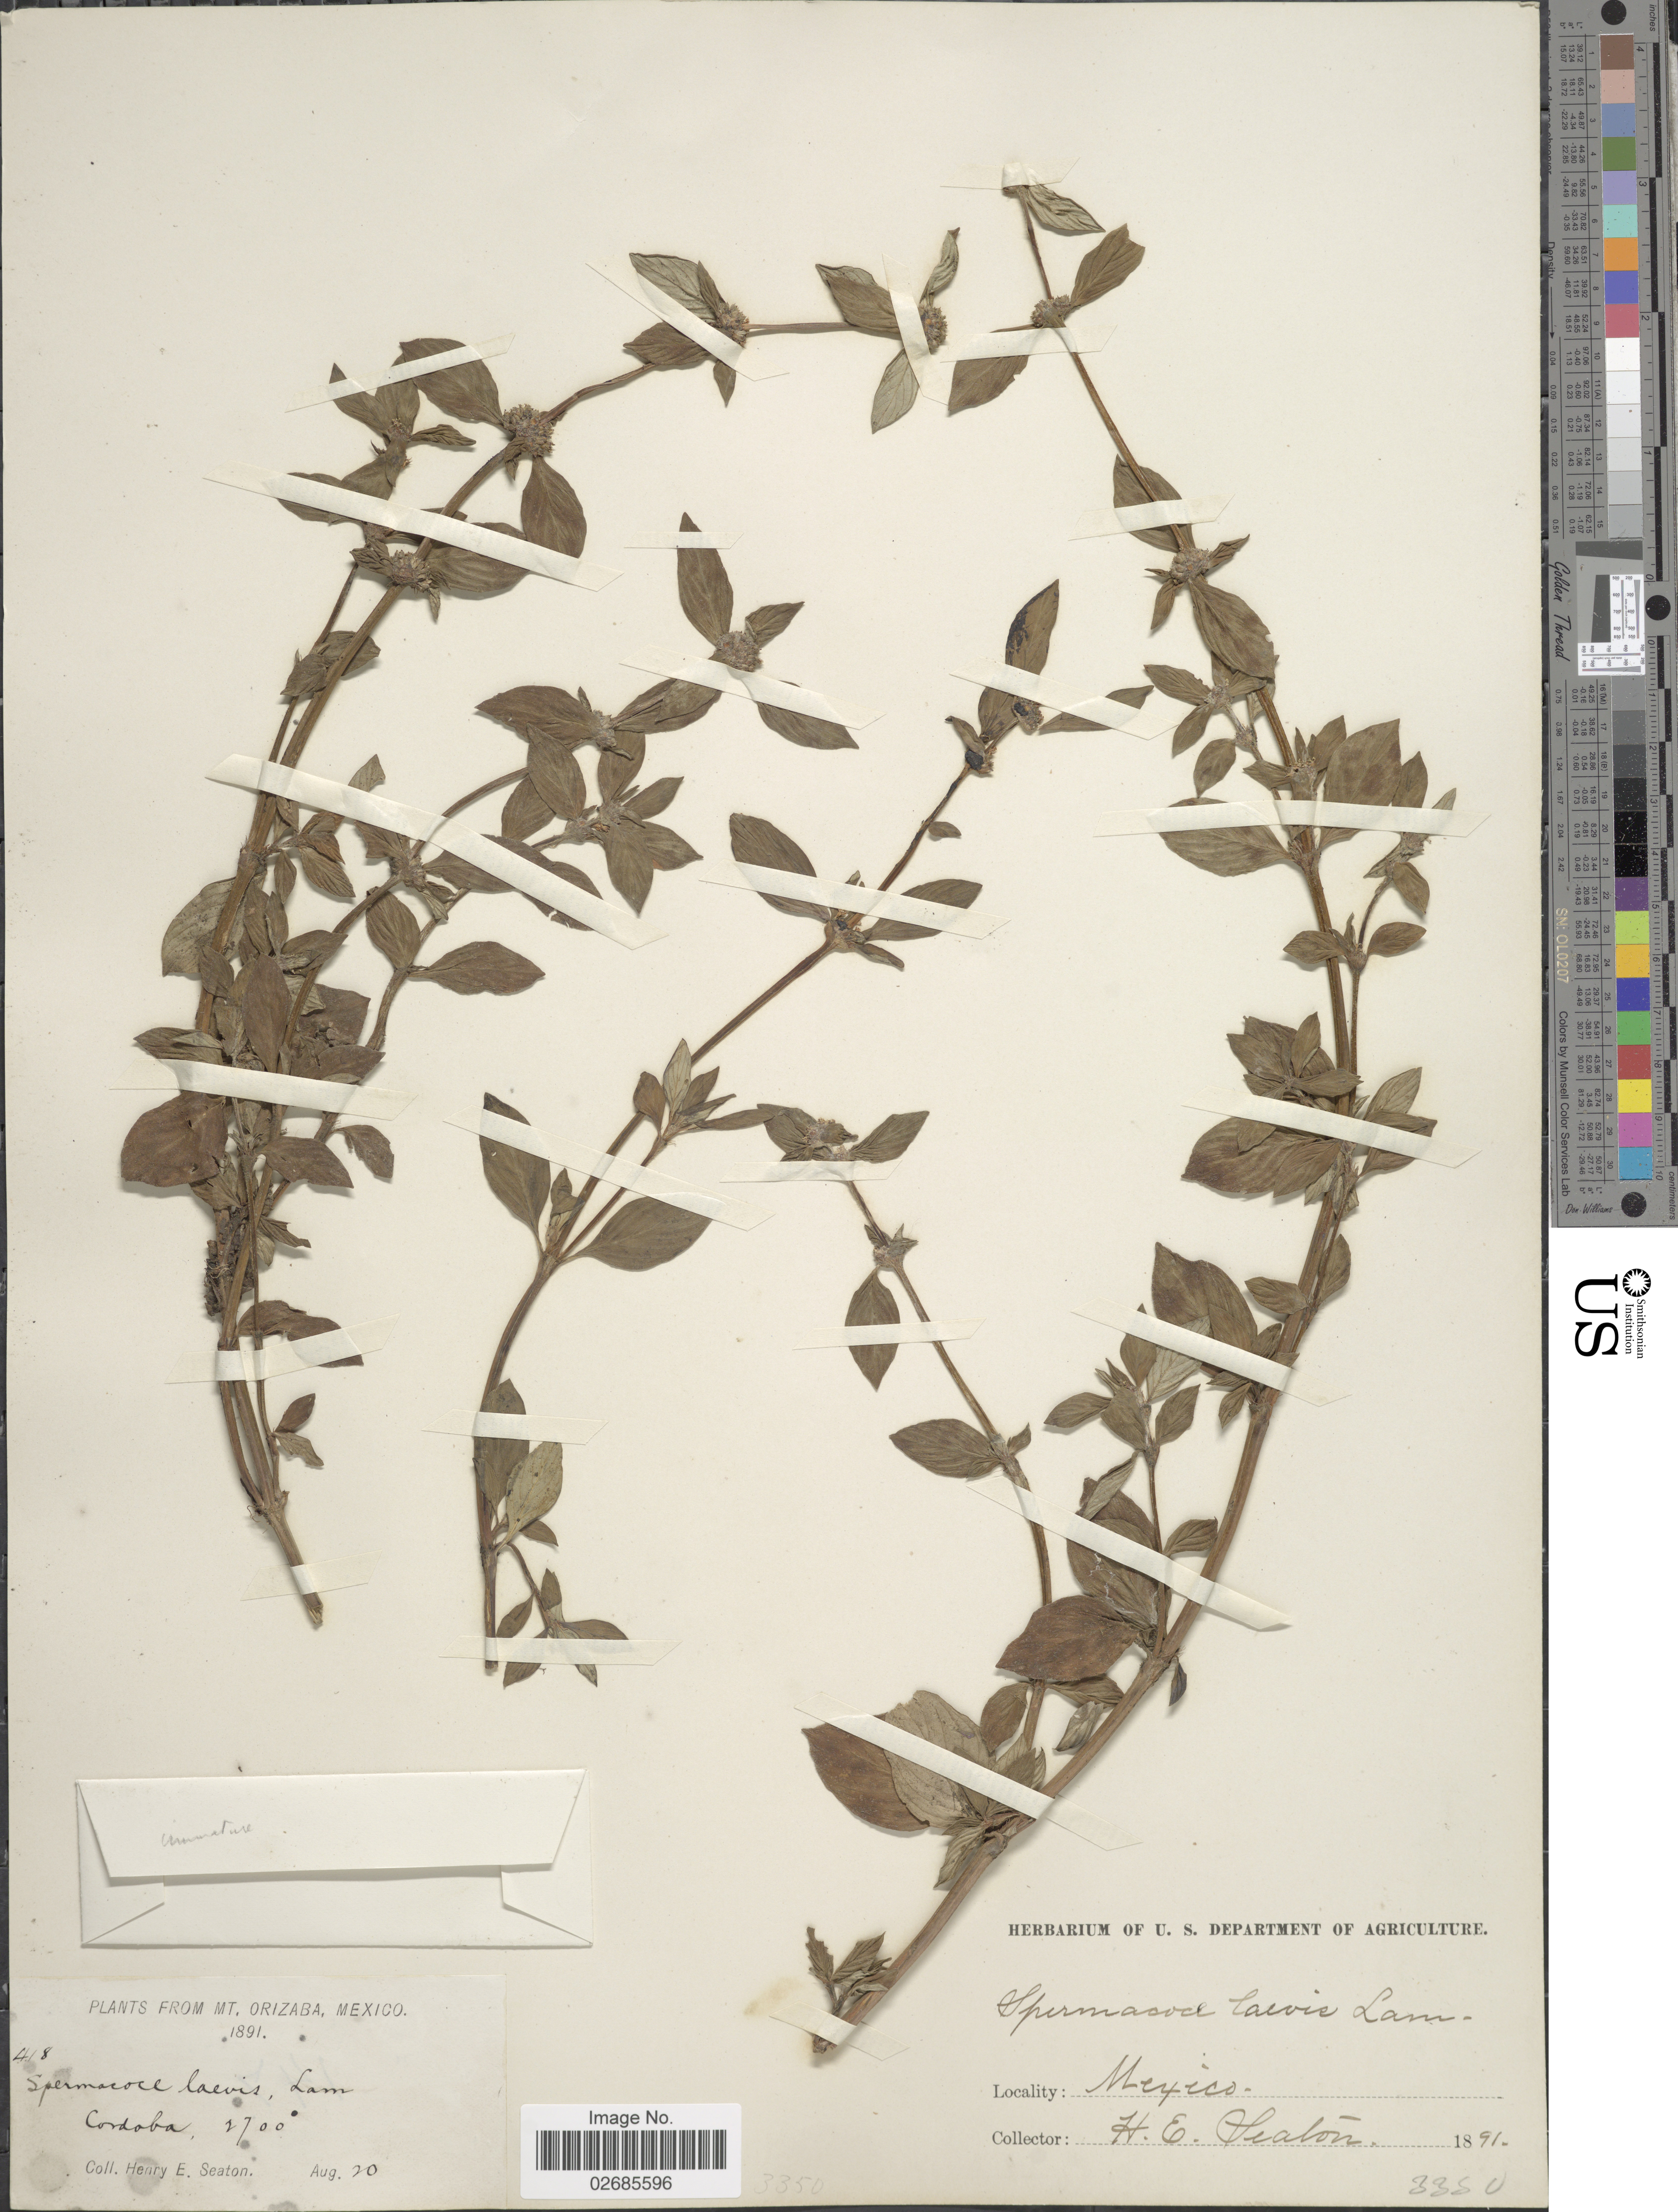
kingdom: Plantae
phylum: Tracheophyta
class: Magnoliopsida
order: Gentianales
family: Rubiaceae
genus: Borreria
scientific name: Borreria assurgens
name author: (Ruiz & Pav.) Griseb.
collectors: H. E. Seaton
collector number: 418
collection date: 1891-08-20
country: Mexico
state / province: Veracruz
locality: Mt. Orizaba, Cordoba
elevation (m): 823